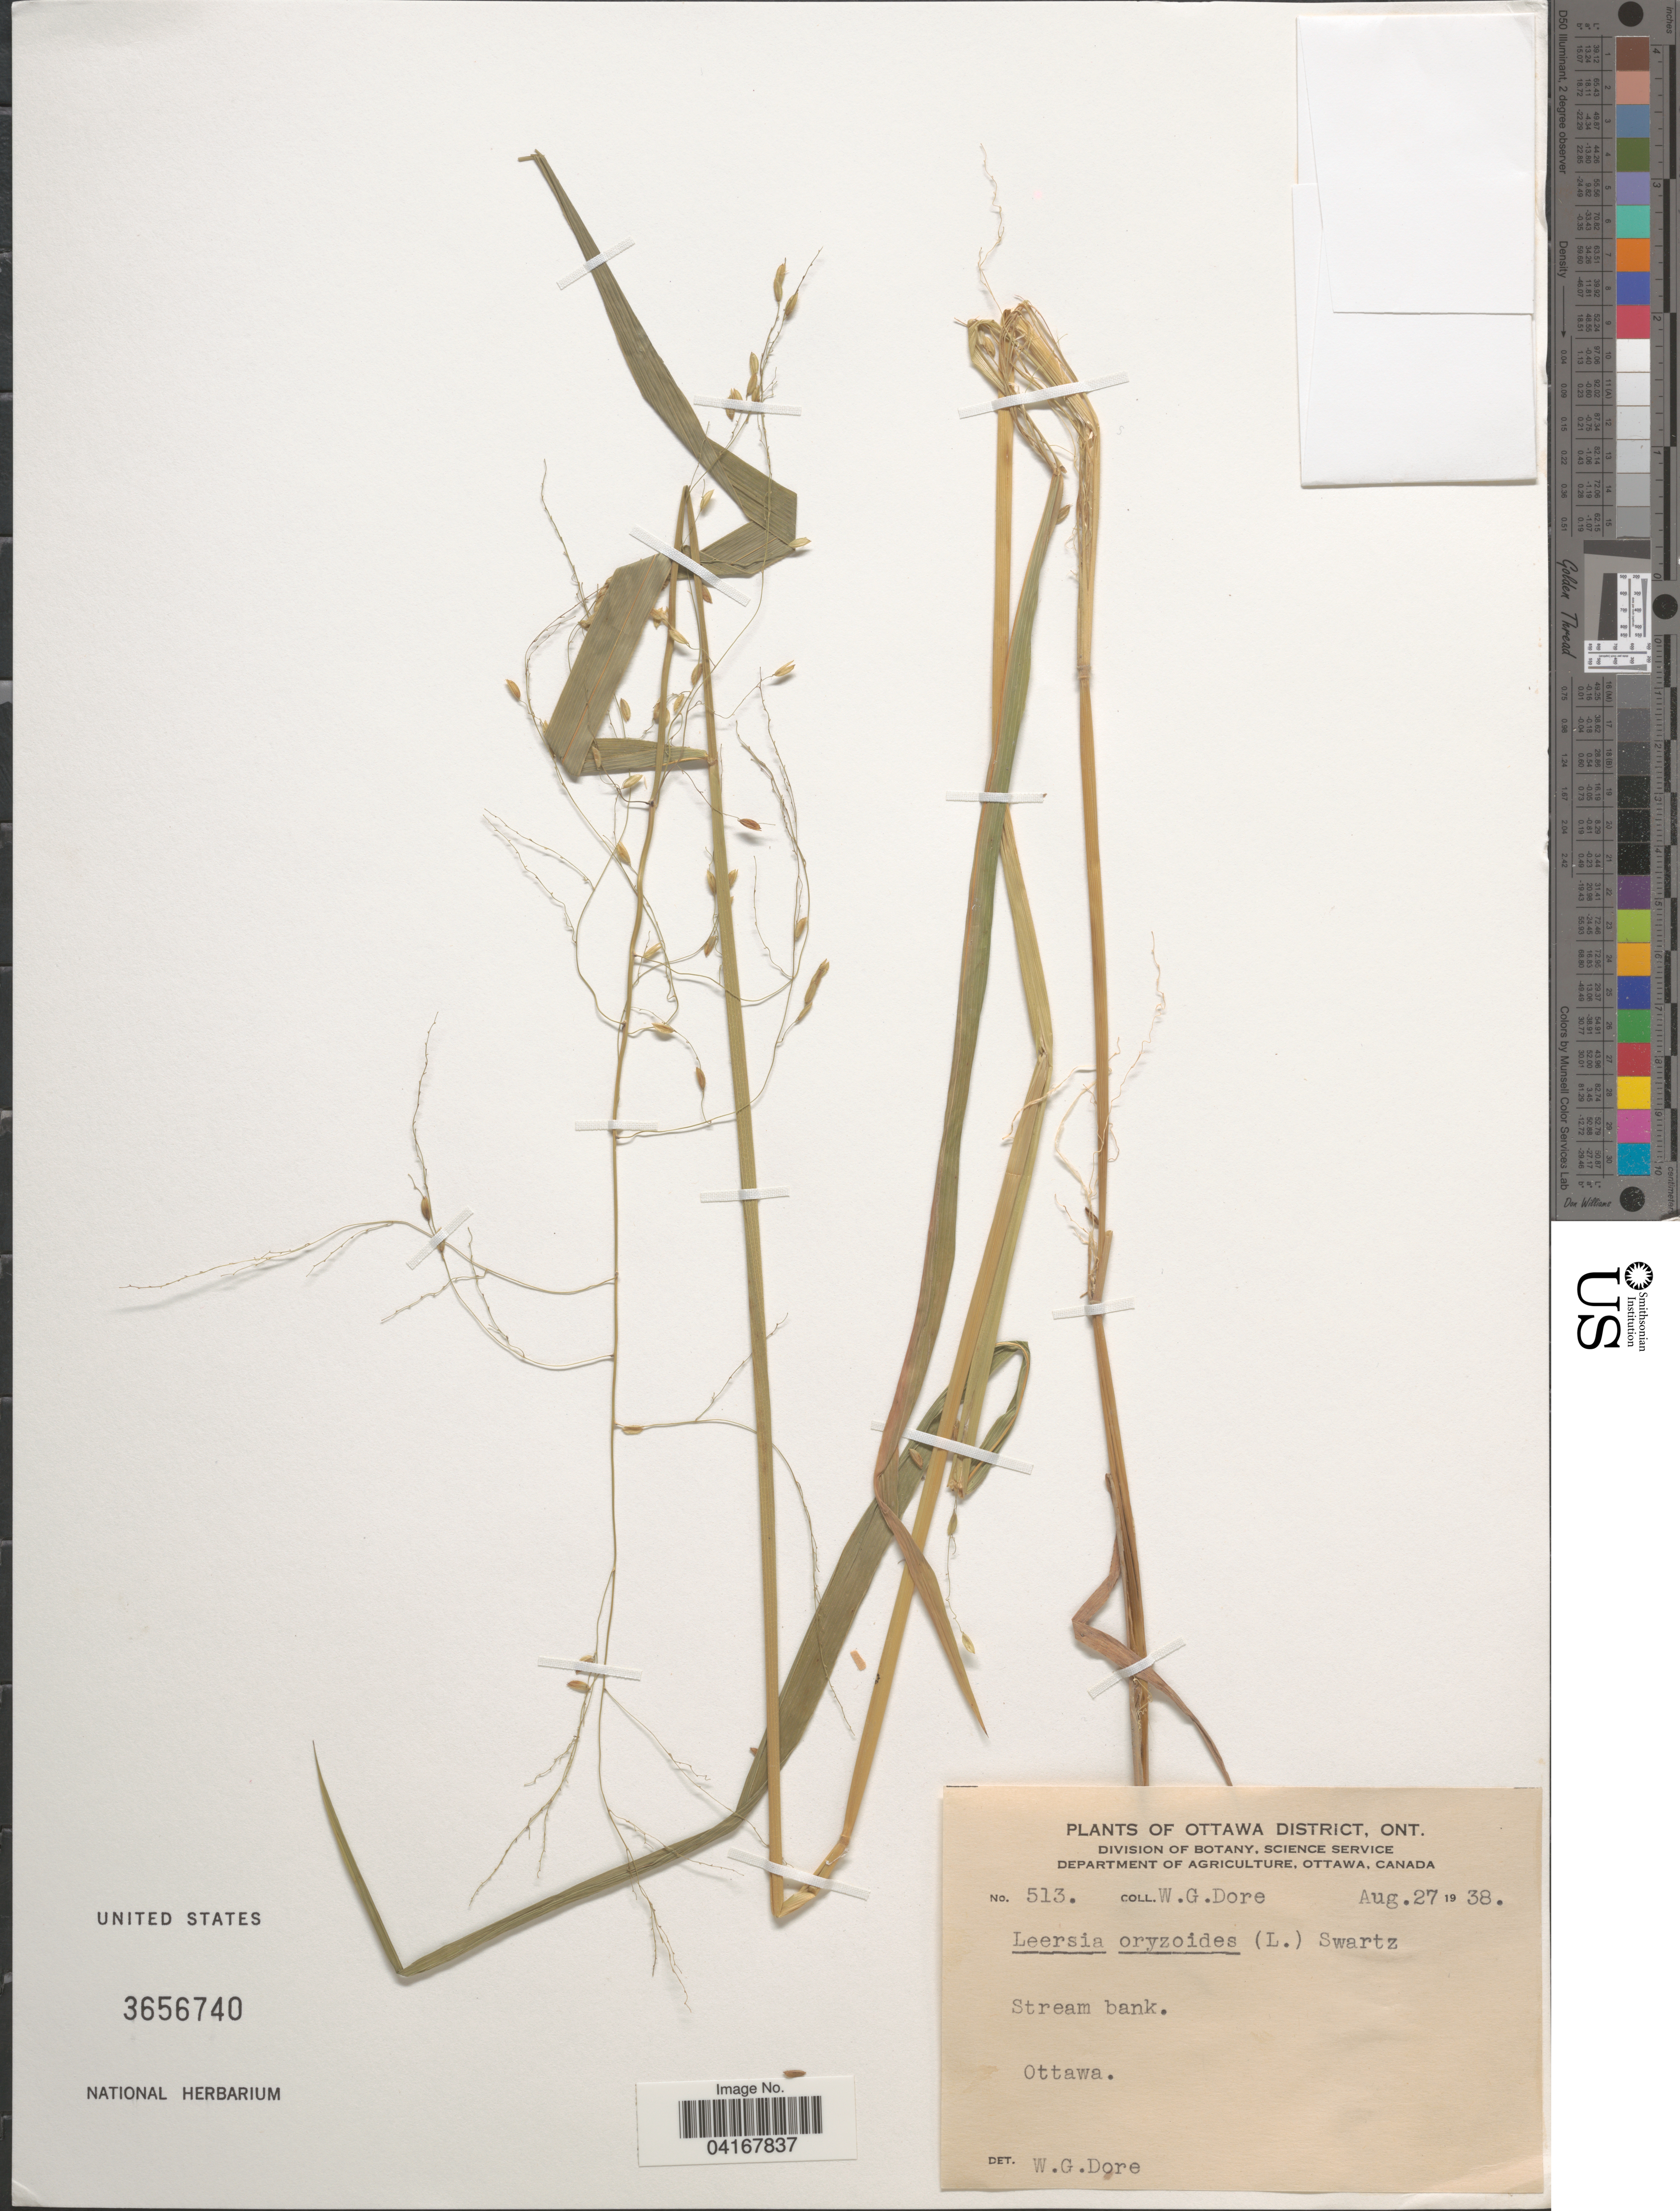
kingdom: Plantae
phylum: Tracheophyta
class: Liliopsida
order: Poales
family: Poaceae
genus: Leersia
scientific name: Leersia oryzoides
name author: (L.) Sw.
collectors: W. Dore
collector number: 513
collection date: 1938-08-27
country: Canada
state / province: Ontario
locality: Ottawa District.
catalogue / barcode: US 3656740